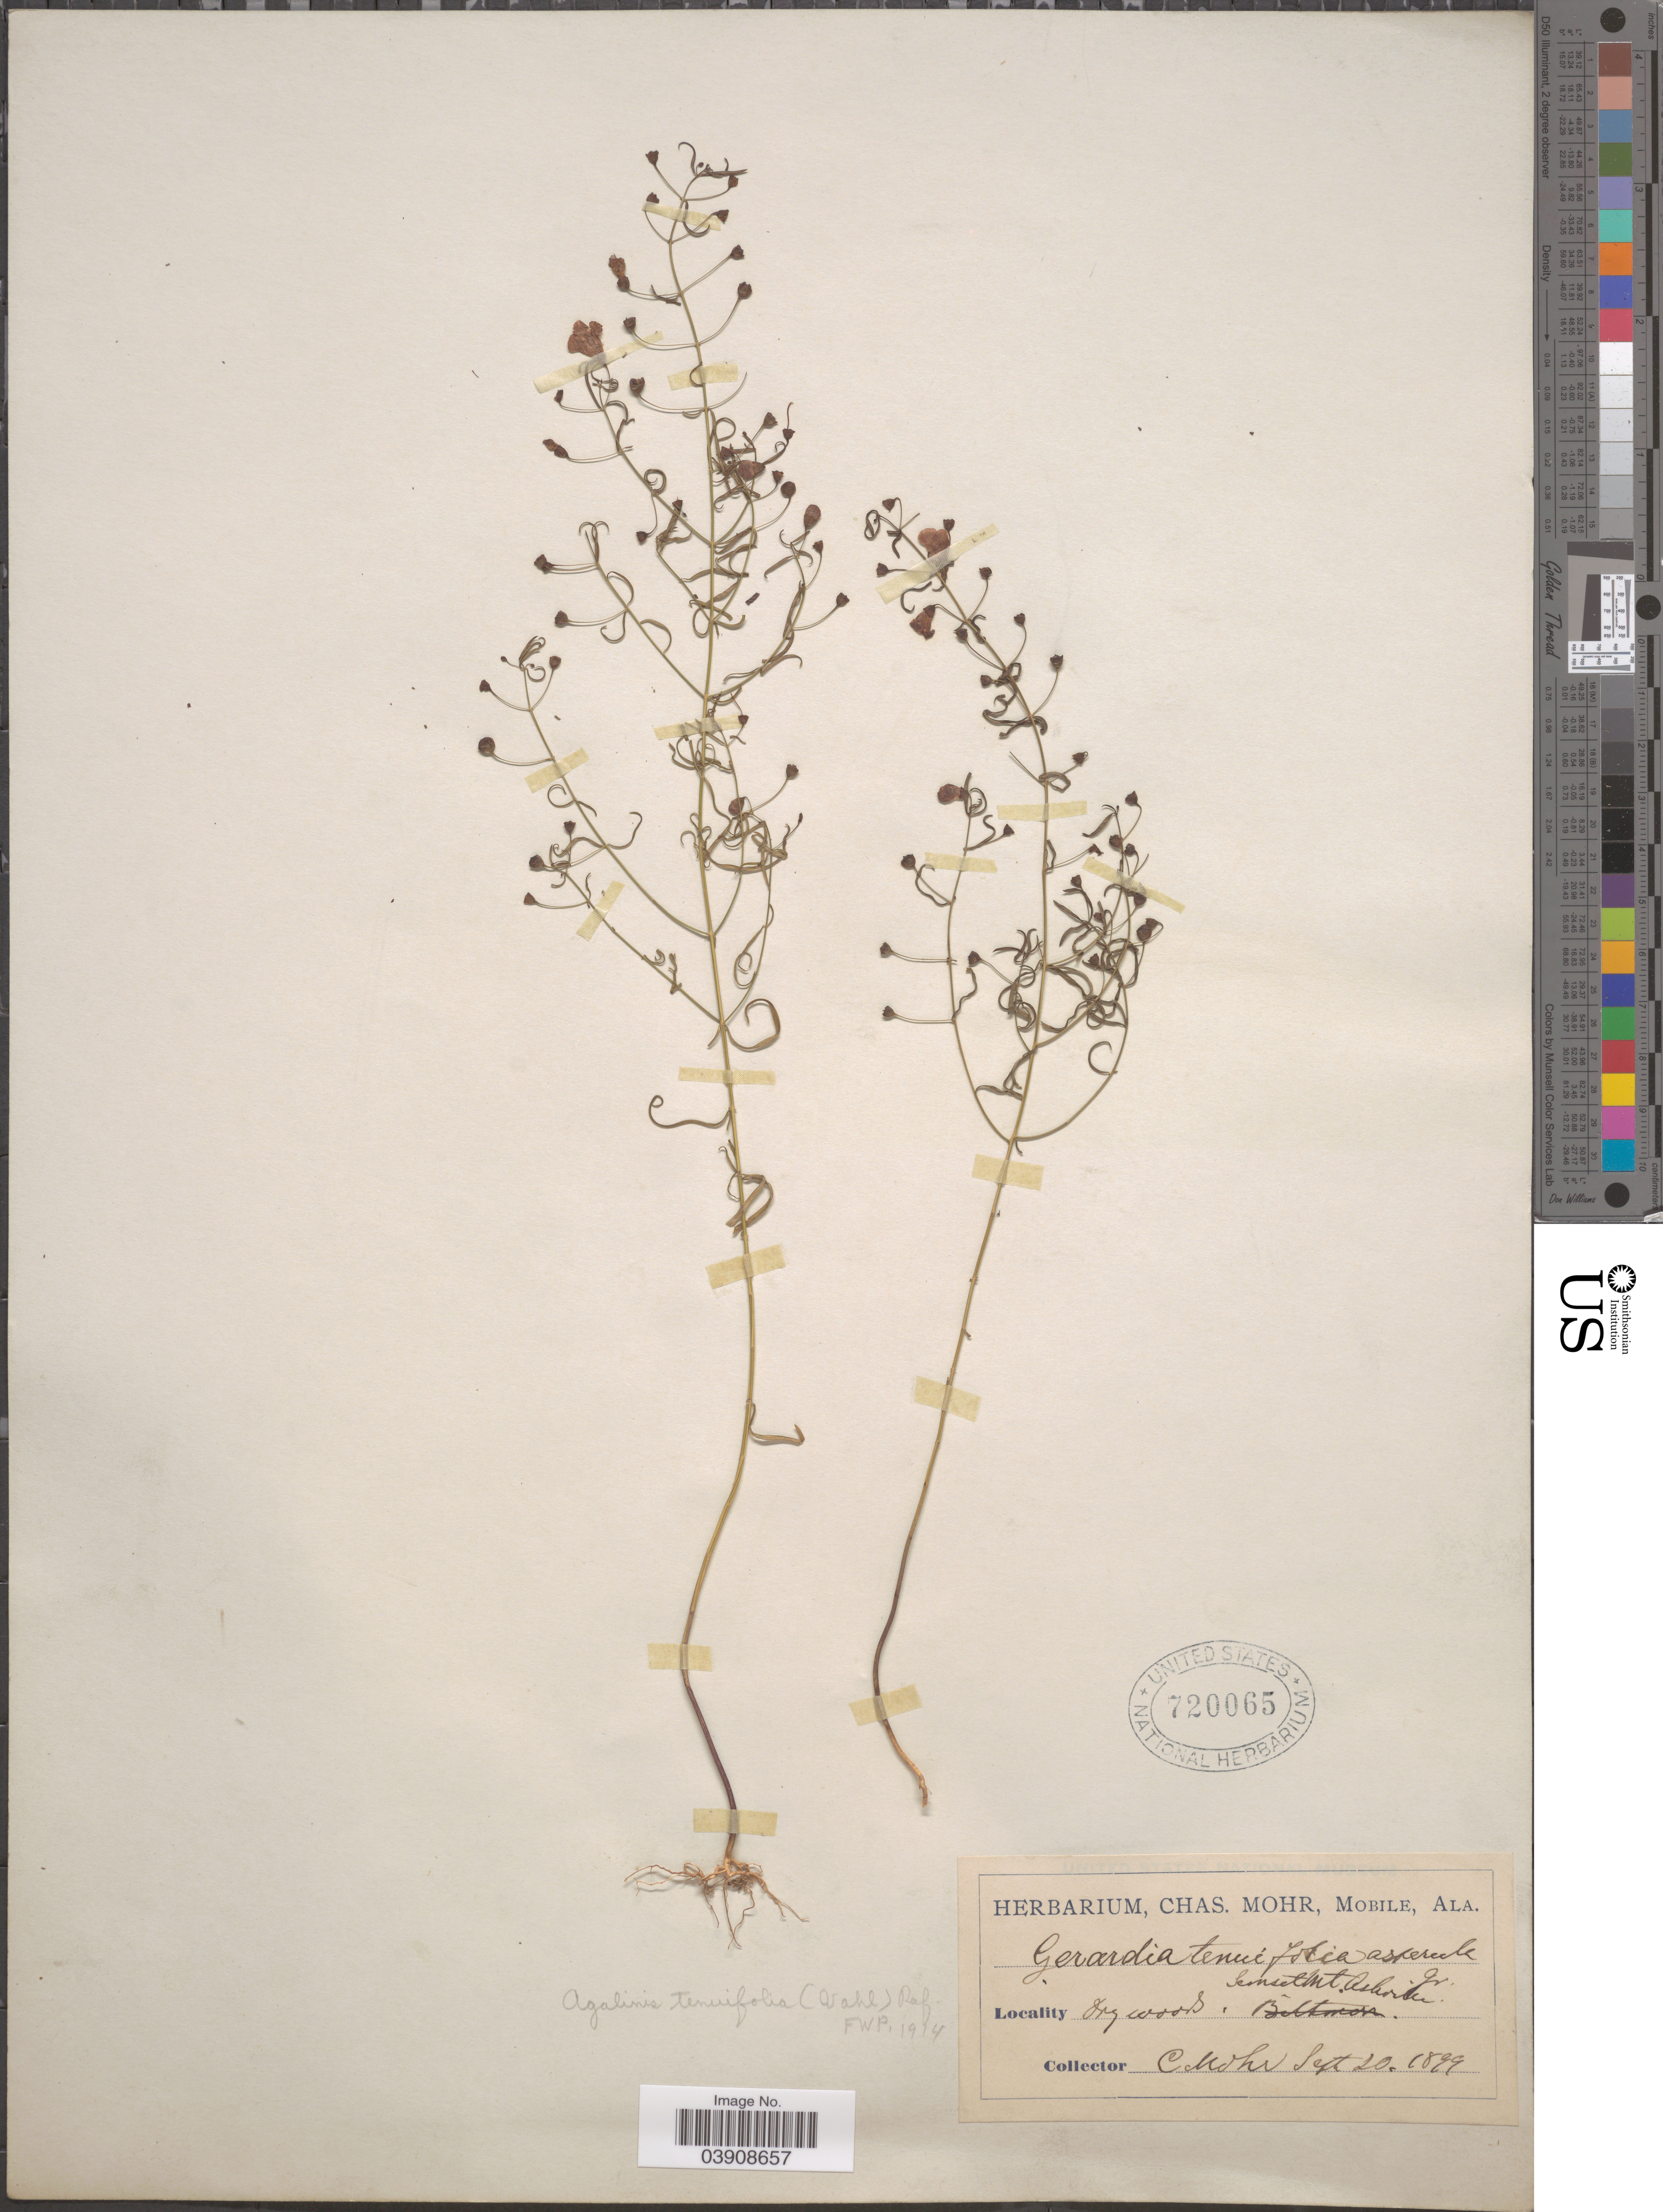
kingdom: Plantae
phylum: Tracheophyta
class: Magnoliopsida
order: Lamiales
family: Orobanchaceae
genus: Agalinis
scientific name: Agalinis tenuifolia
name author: (Vahl) Raf.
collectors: Mohr, C. T. (herbarium)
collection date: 1899-09-20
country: United States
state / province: Alabama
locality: Sunset Mt. Ashville.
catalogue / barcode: US 720065